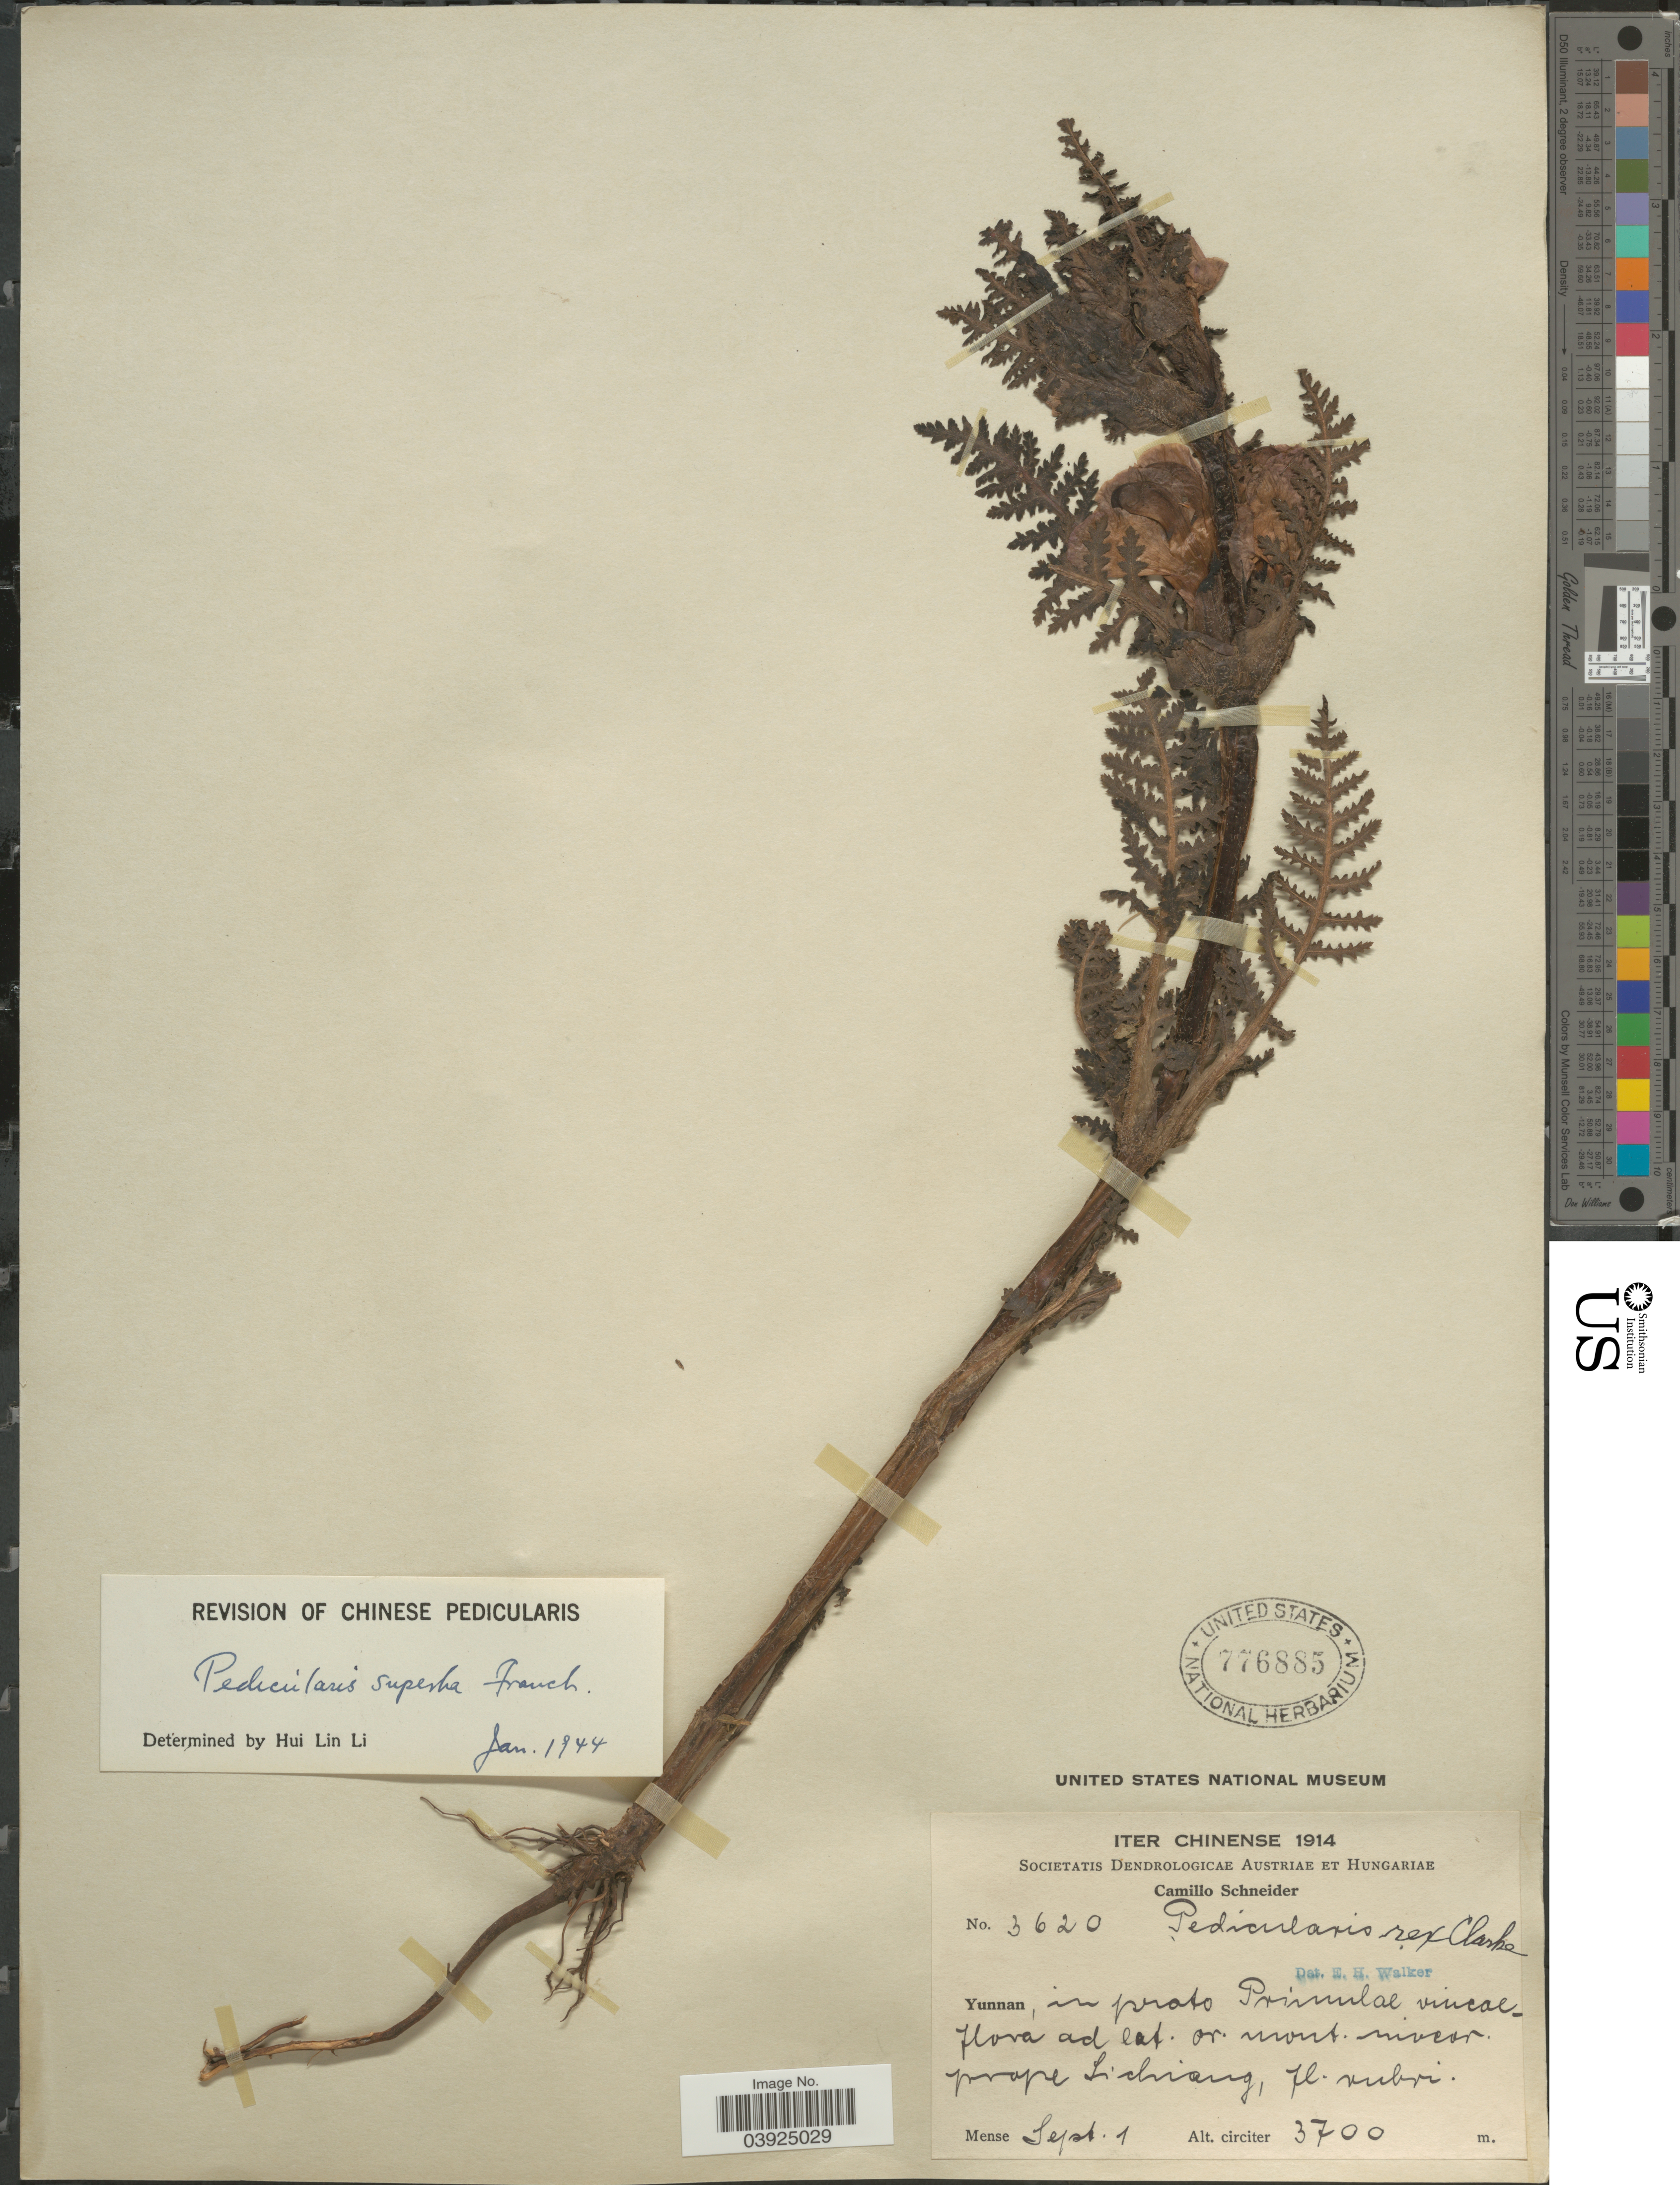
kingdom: Plantae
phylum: Tracheophyta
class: Magnoliopsida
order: Lamiales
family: Orobanchaceae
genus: Pedicularis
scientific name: Pedicularis superba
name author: Franch. ex Maxim.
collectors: C. K. Schneider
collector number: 3620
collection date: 1914-09-01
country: China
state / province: Yunnan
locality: In prato Prinulae vincaeflora ad lat. or. mont. nivear. prope Lichiang.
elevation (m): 3700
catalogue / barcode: US 776885